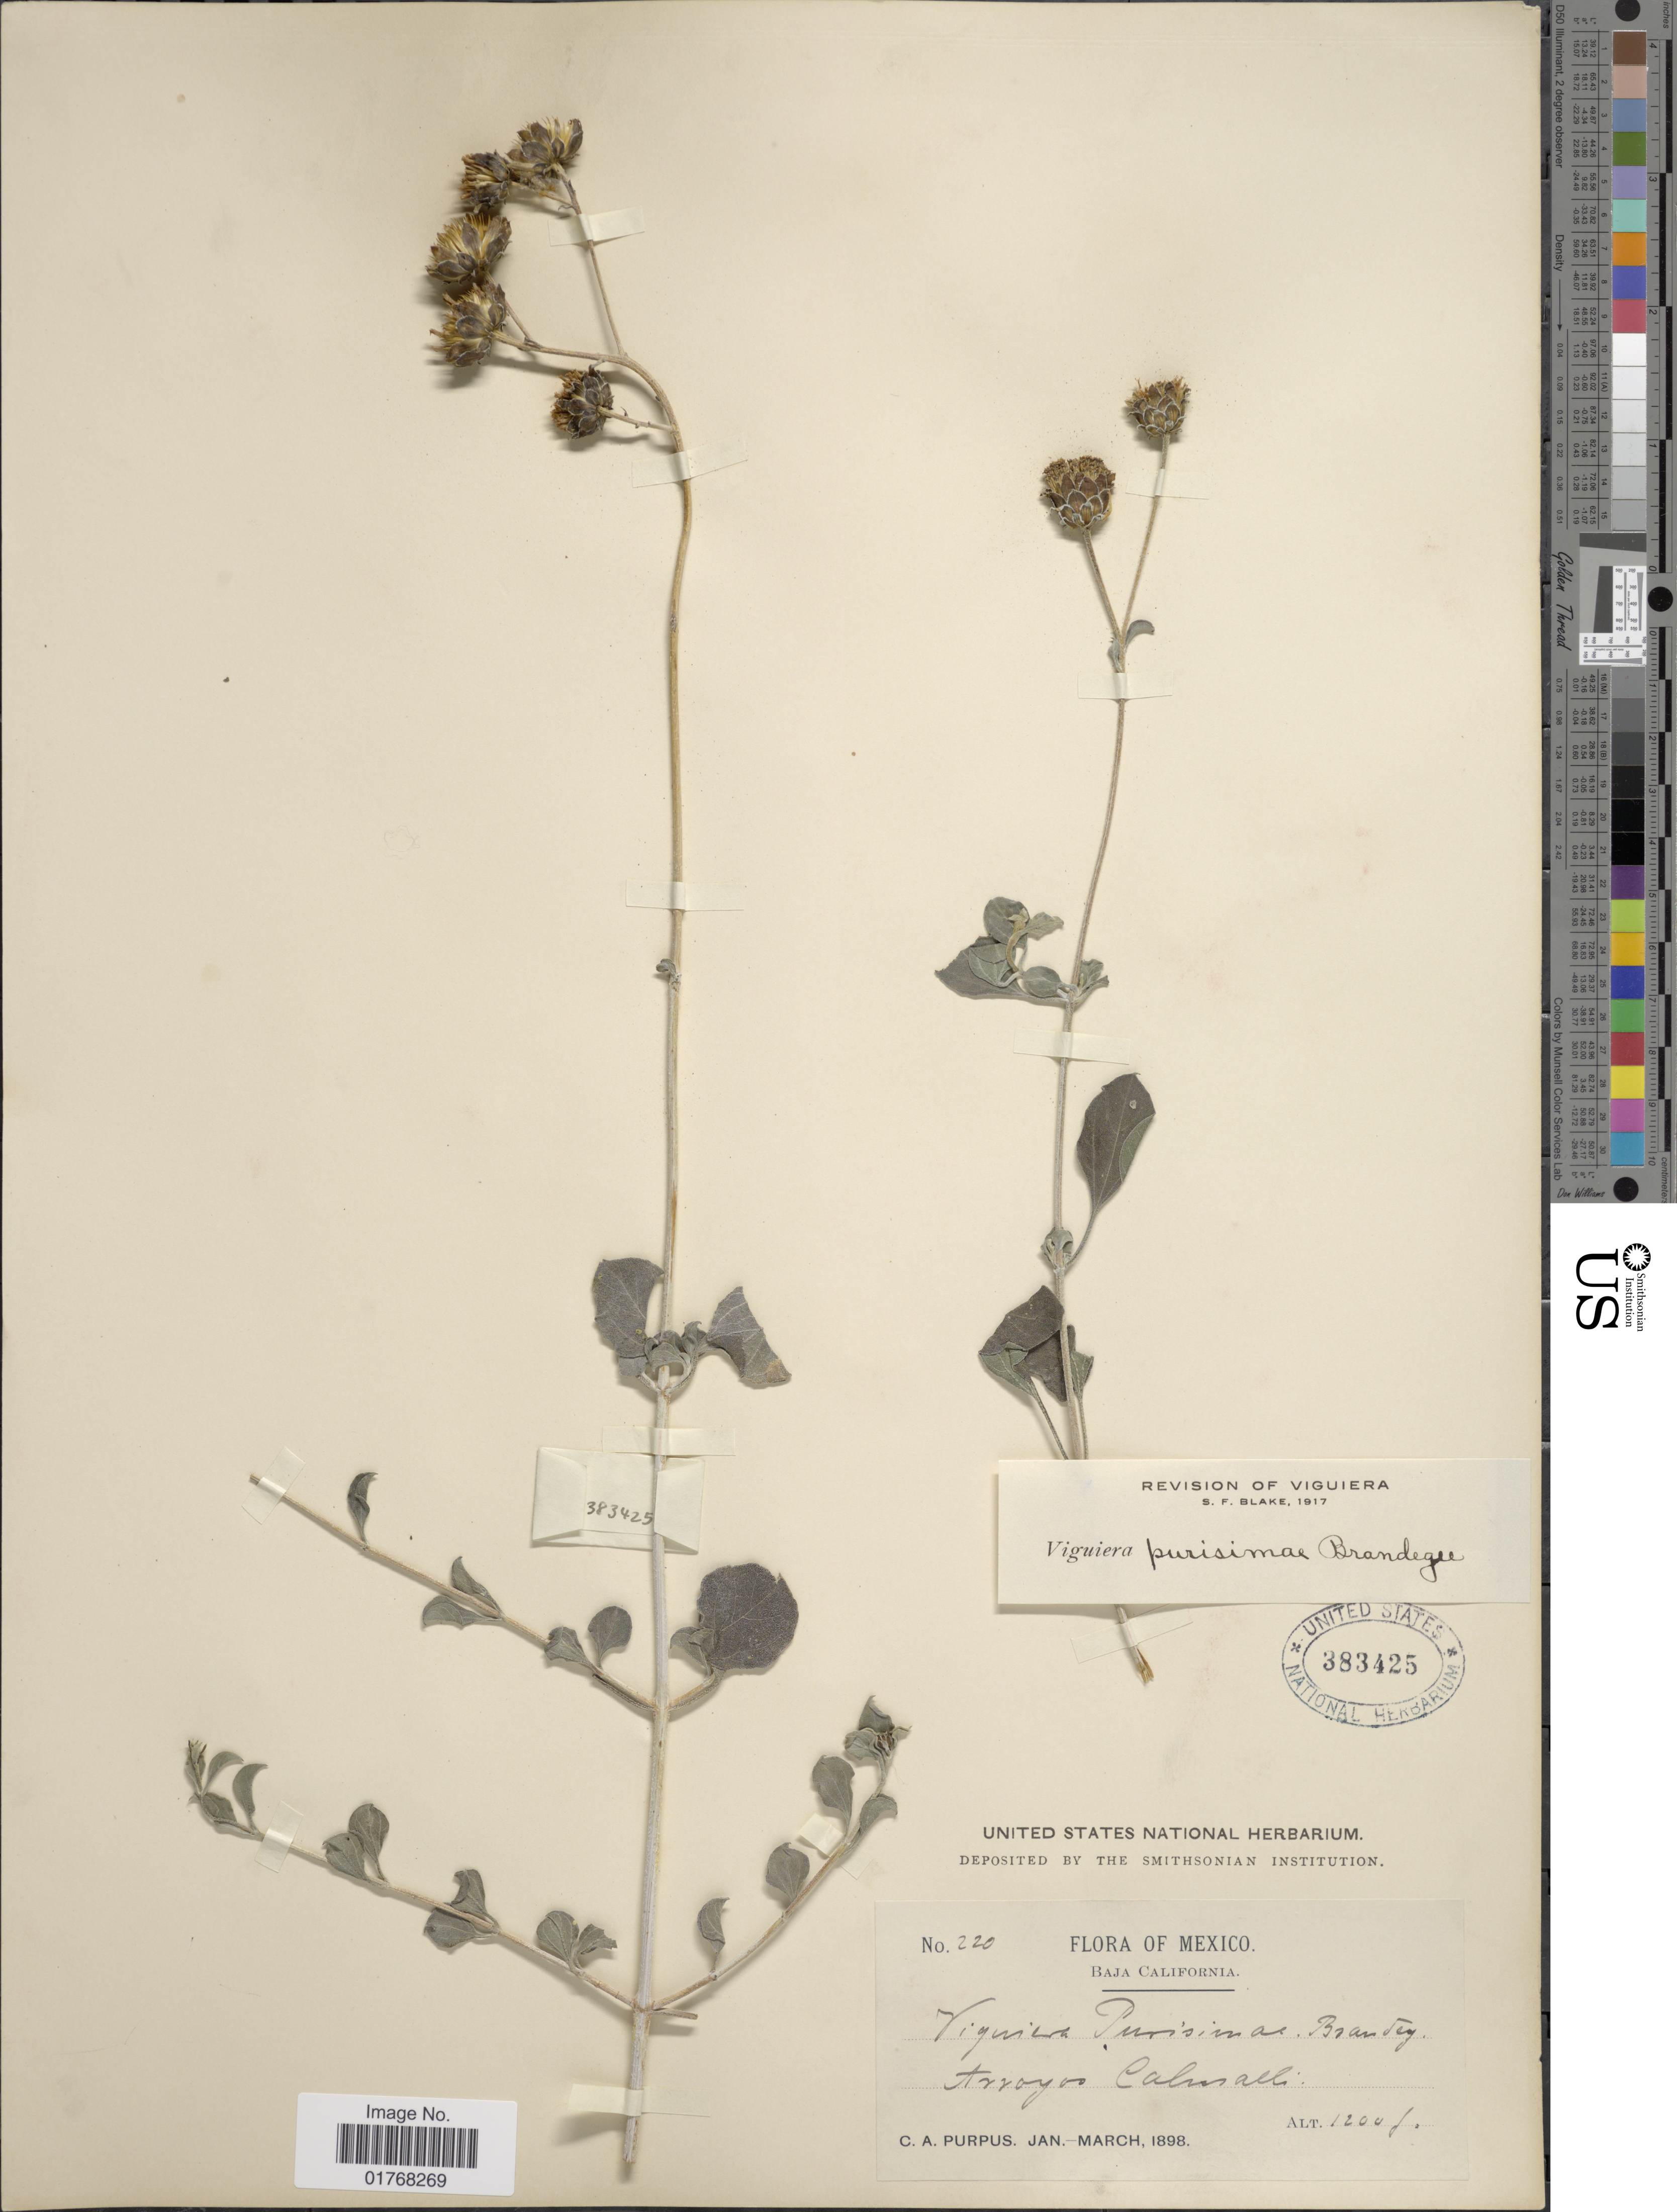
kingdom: Plantae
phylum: Tracheophyta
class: Magnoliopsida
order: Asterales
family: Asteraceae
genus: Viguiera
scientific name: Viguiera purisimae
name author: Brandegee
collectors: C. A. Purpus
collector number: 220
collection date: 1898-01/1898-03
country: Mexico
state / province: Baja California Sur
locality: Arroyo Calmalli.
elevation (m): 366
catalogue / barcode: US 383425